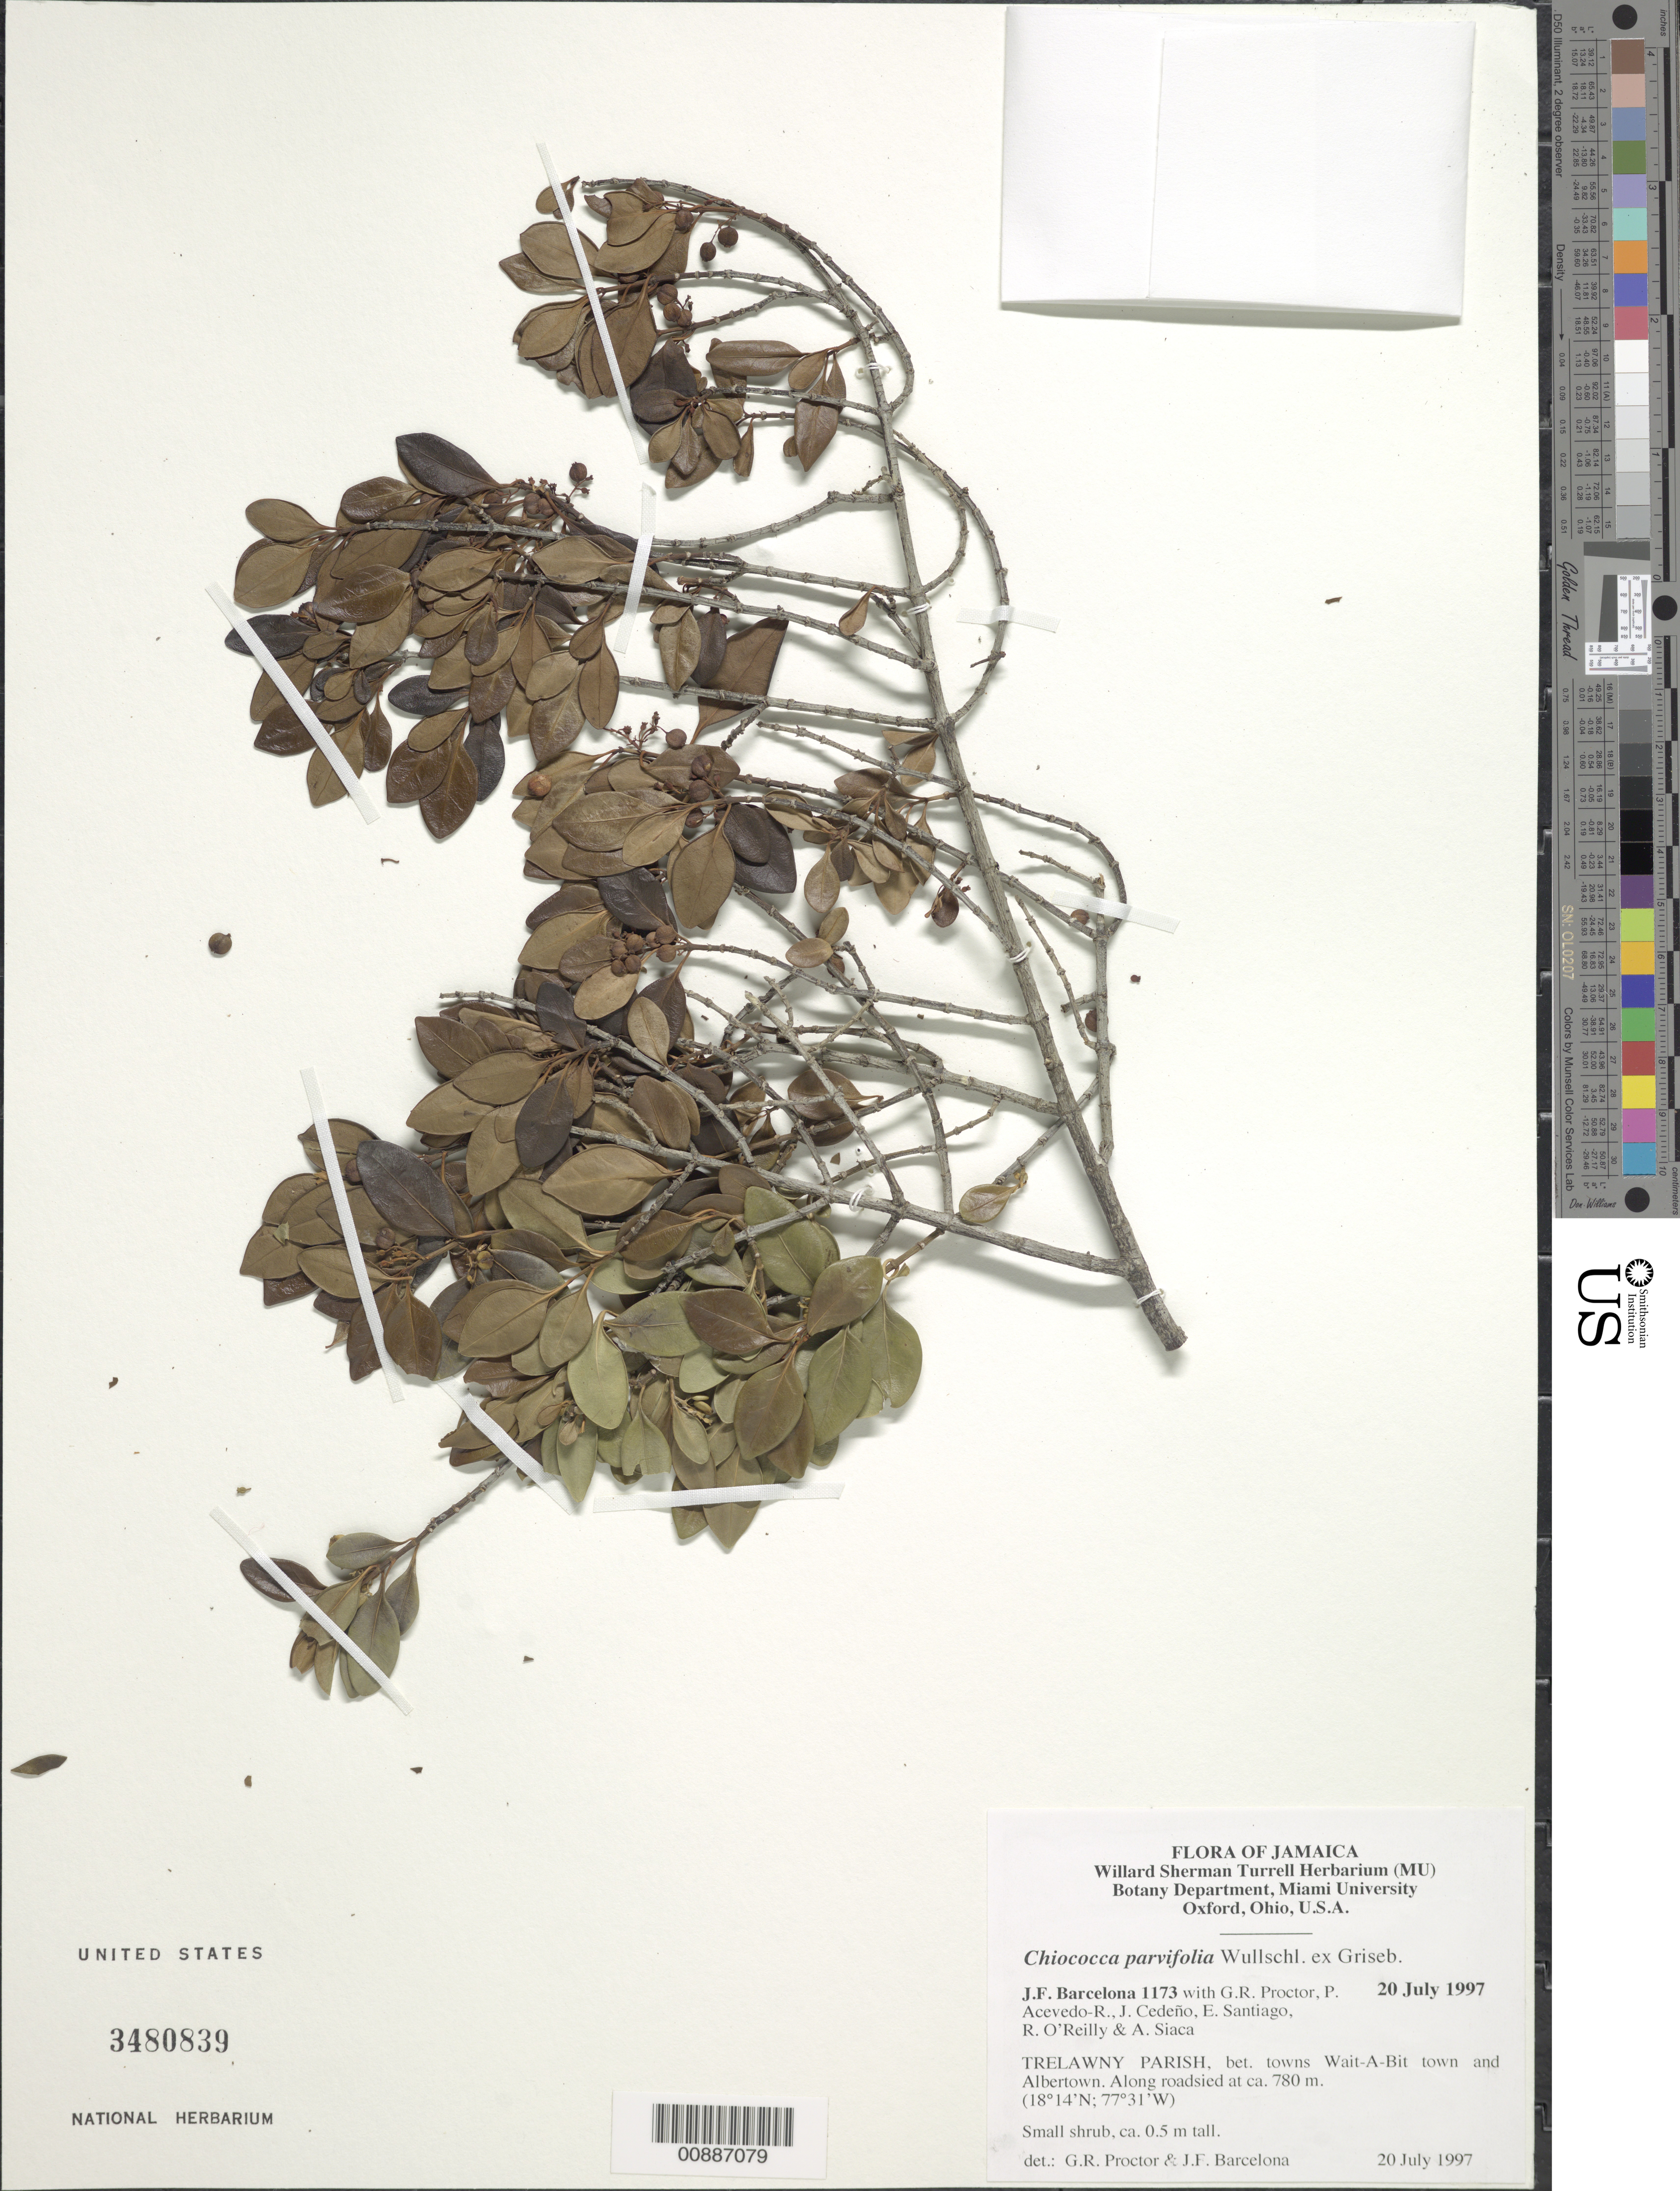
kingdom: Plantae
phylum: Tracheophyta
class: Magnoliopsida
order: Gentianales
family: Rubiaceae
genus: Chiococca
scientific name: Chiococca alba subsp. alba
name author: (L.) Hitchc.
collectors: J. F. Barcelona & G. R. Proctor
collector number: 1173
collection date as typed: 20 Jul 1997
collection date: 1997-07-20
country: Jamaica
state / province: Saint Ann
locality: Road from Moneague to Middlesex via Cum See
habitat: In brush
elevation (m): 457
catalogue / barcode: US 3480839